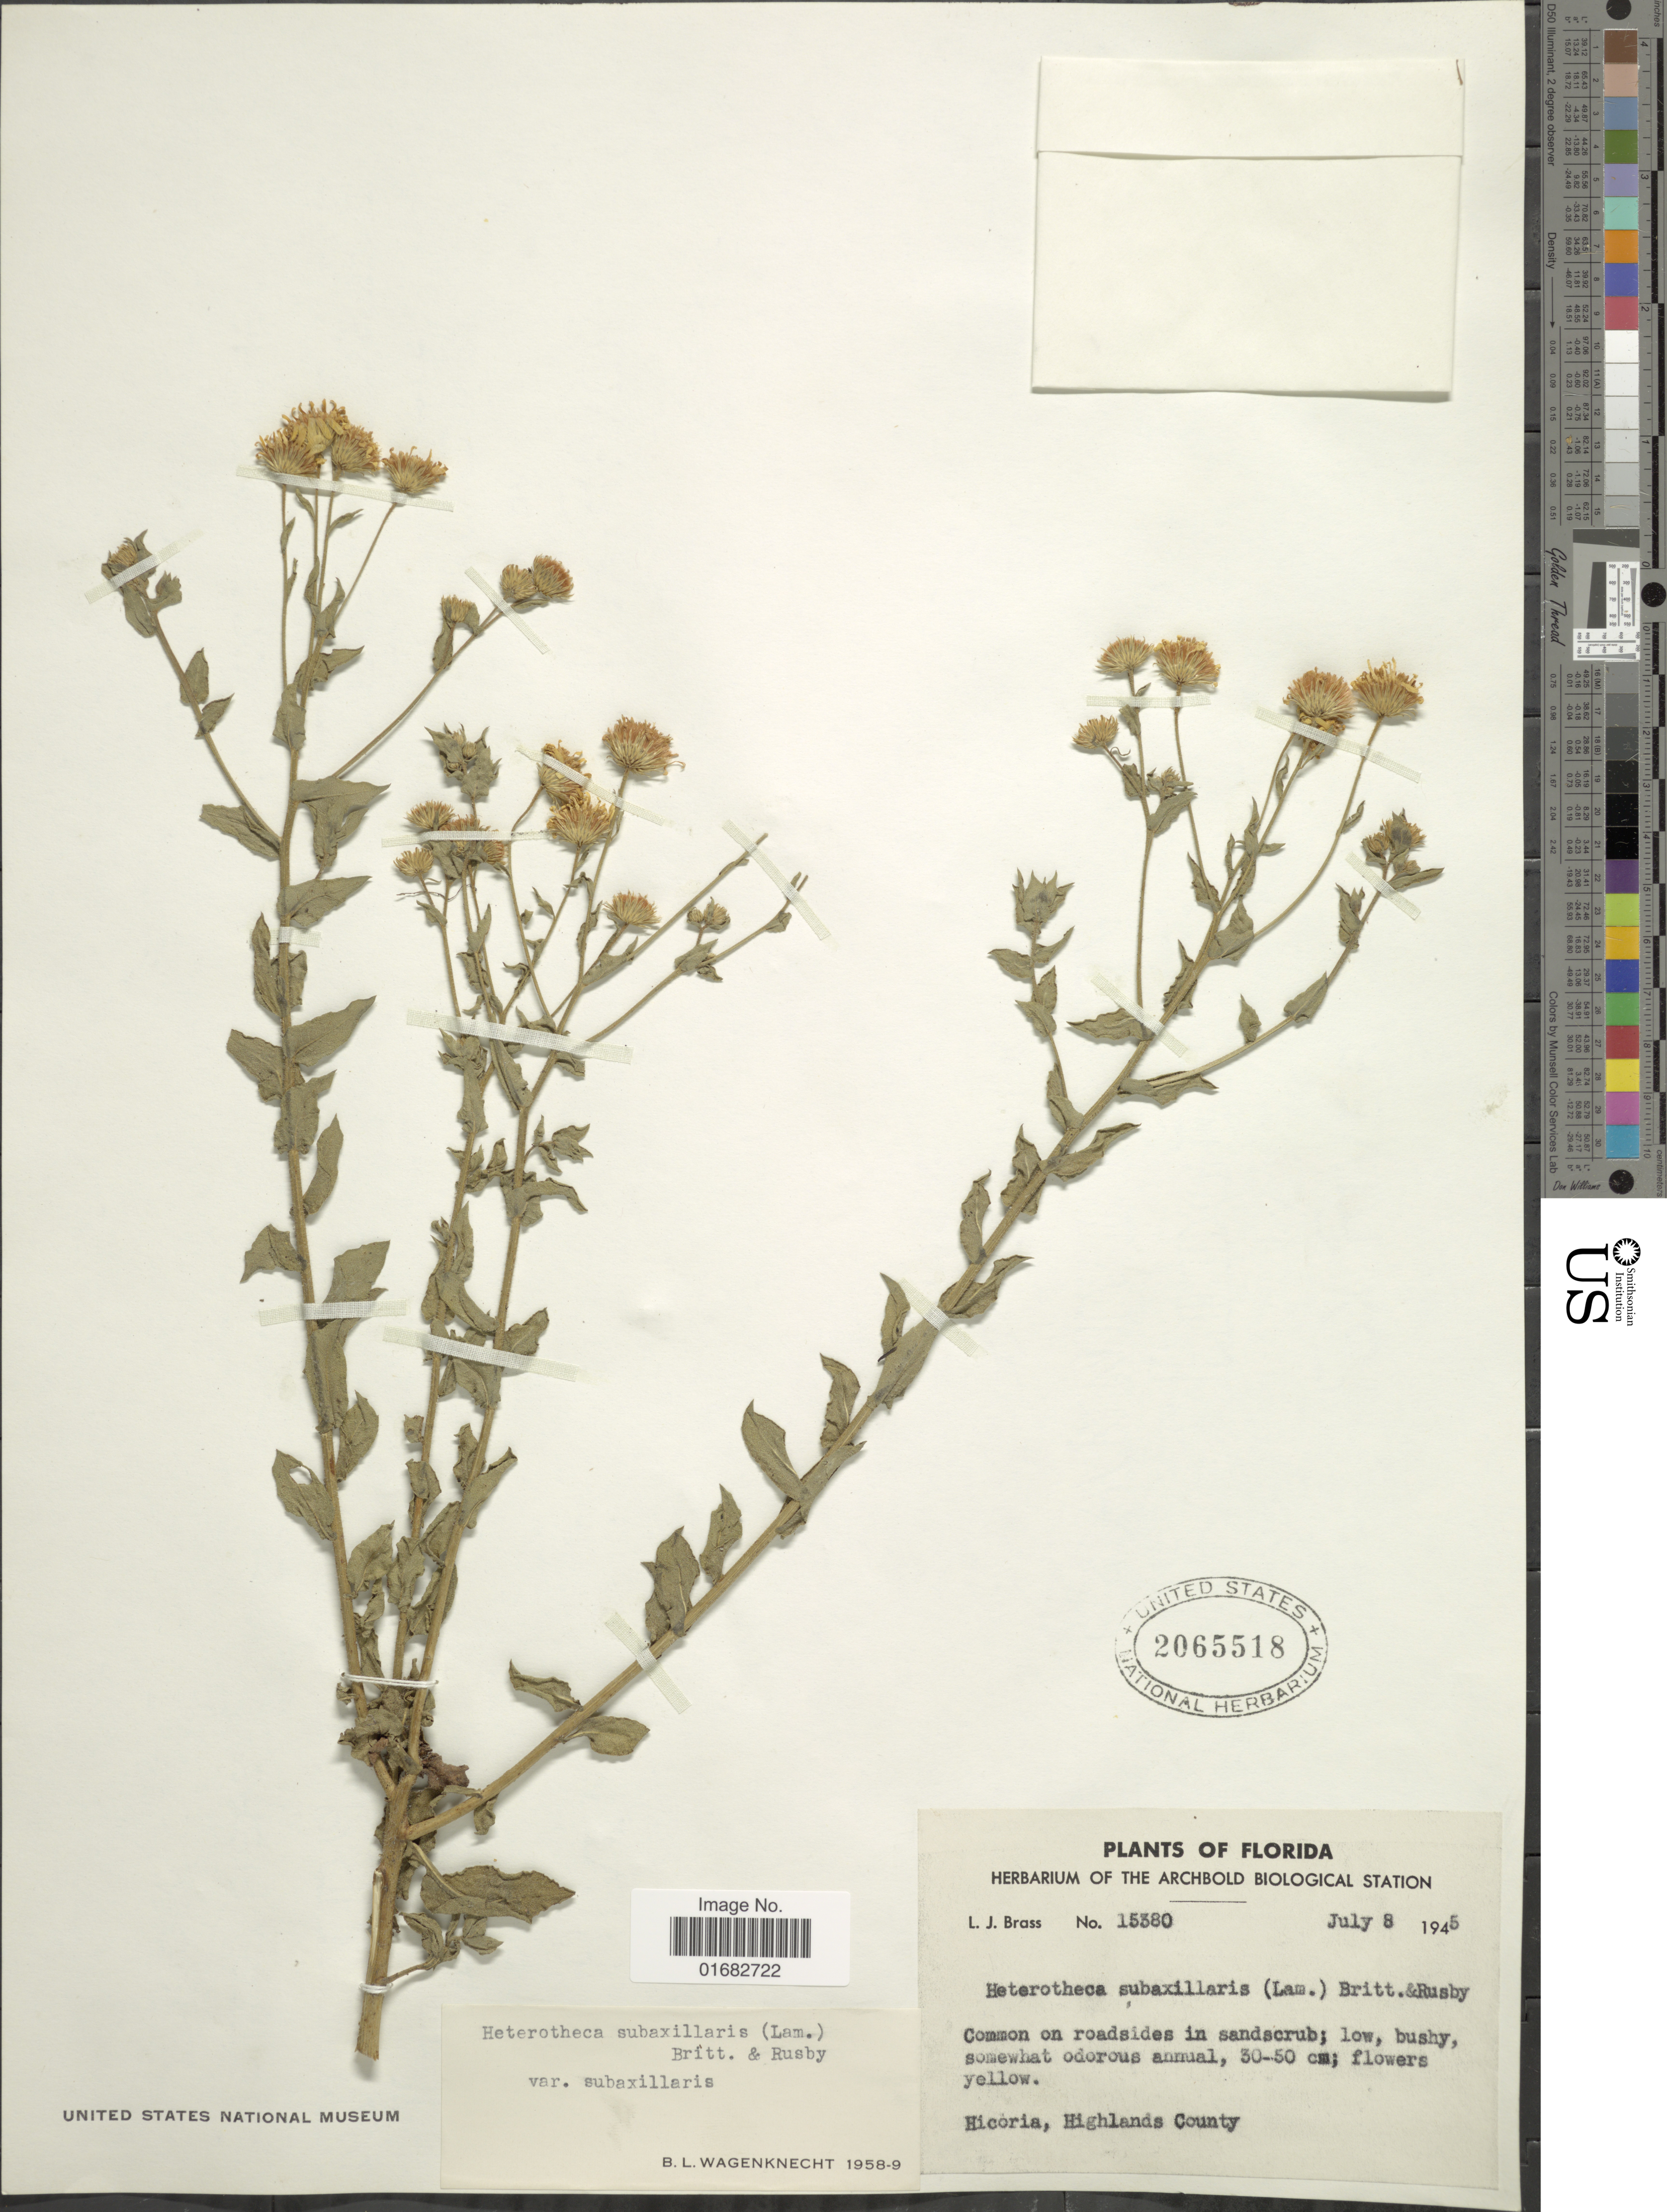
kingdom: Plantae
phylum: Tracheophyta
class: Magnoliopsida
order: Asterales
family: Asteraceae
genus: Heterotheca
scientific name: Heterotheca subaxillaris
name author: (Lam.) Britton & Rusby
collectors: L. J. Brass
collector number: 15380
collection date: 1945-07-08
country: United States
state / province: Florida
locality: Hicoria, Highlands County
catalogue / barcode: US 2065518